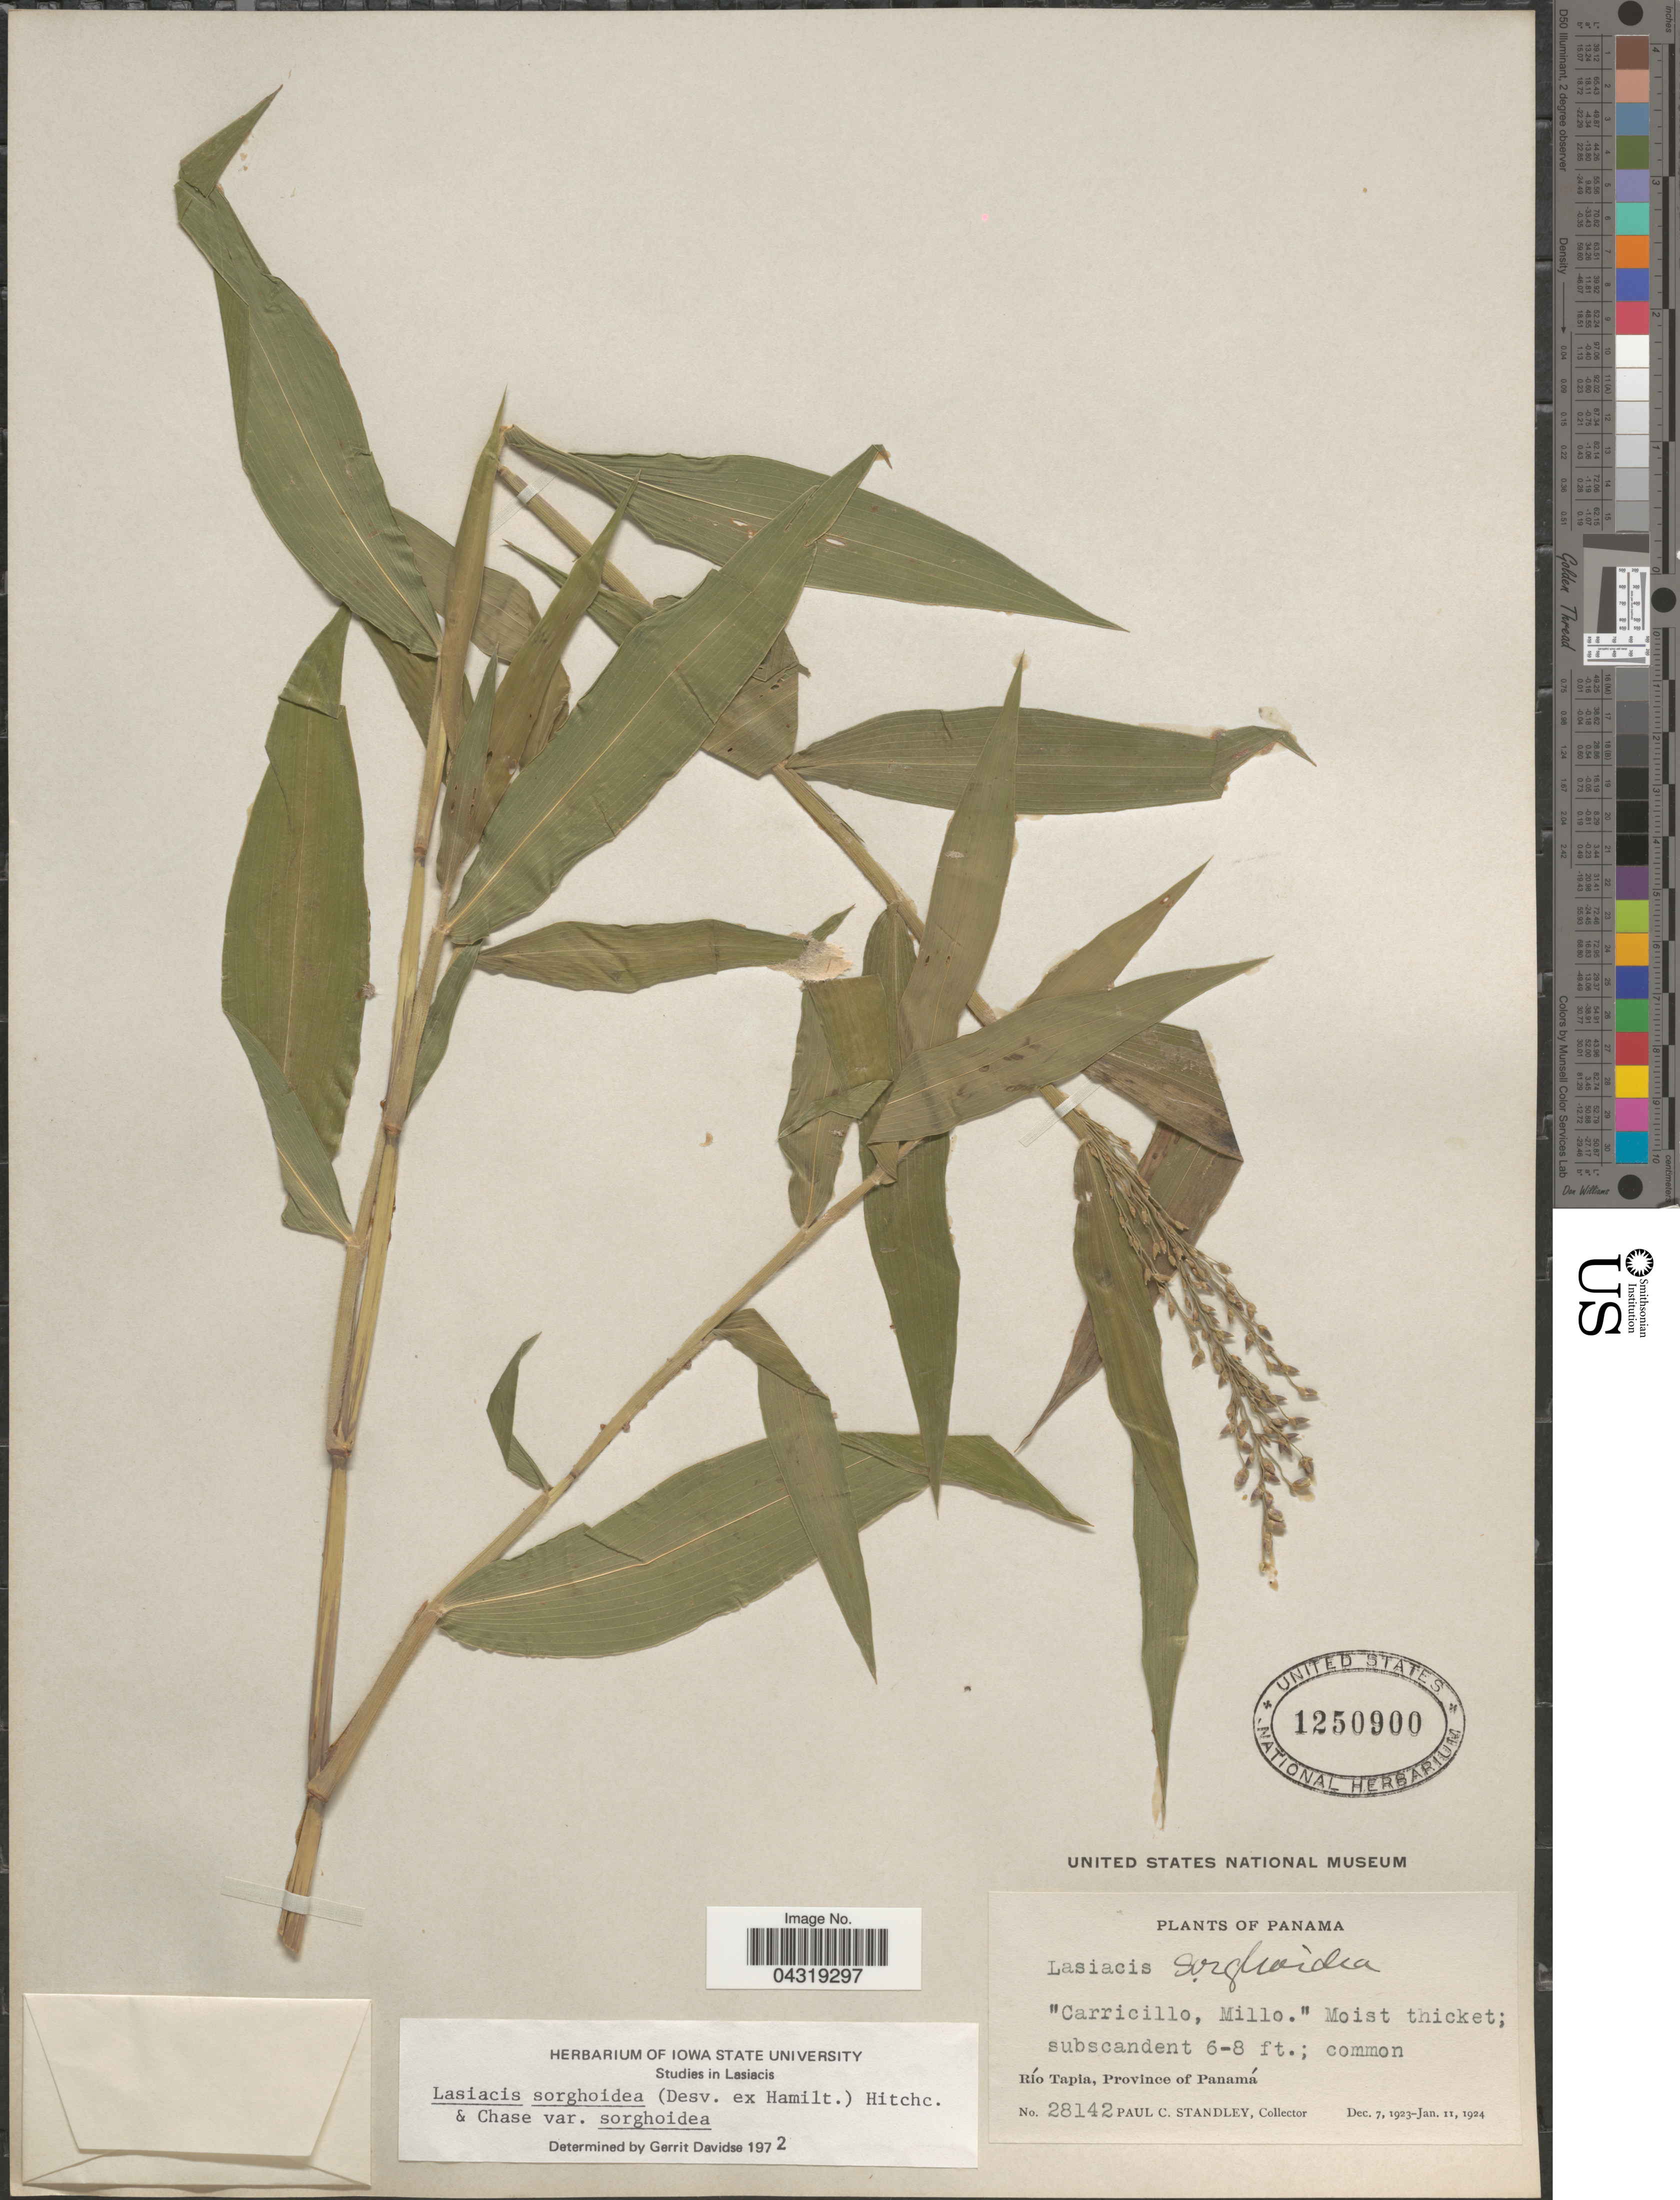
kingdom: Plantae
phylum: Tracheophyta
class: Liliopsida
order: Poales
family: Poaceae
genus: Lasiacis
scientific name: Lasiacis sorghoidea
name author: (Desv. ex Ham.) Hitchc. & Chase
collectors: P. C. Standley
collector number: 28142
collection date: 1923-12-07/1924-01-11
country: Panama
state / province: Panamá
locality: Río Tapia, Province de Panamá.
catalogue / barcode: US 1250900